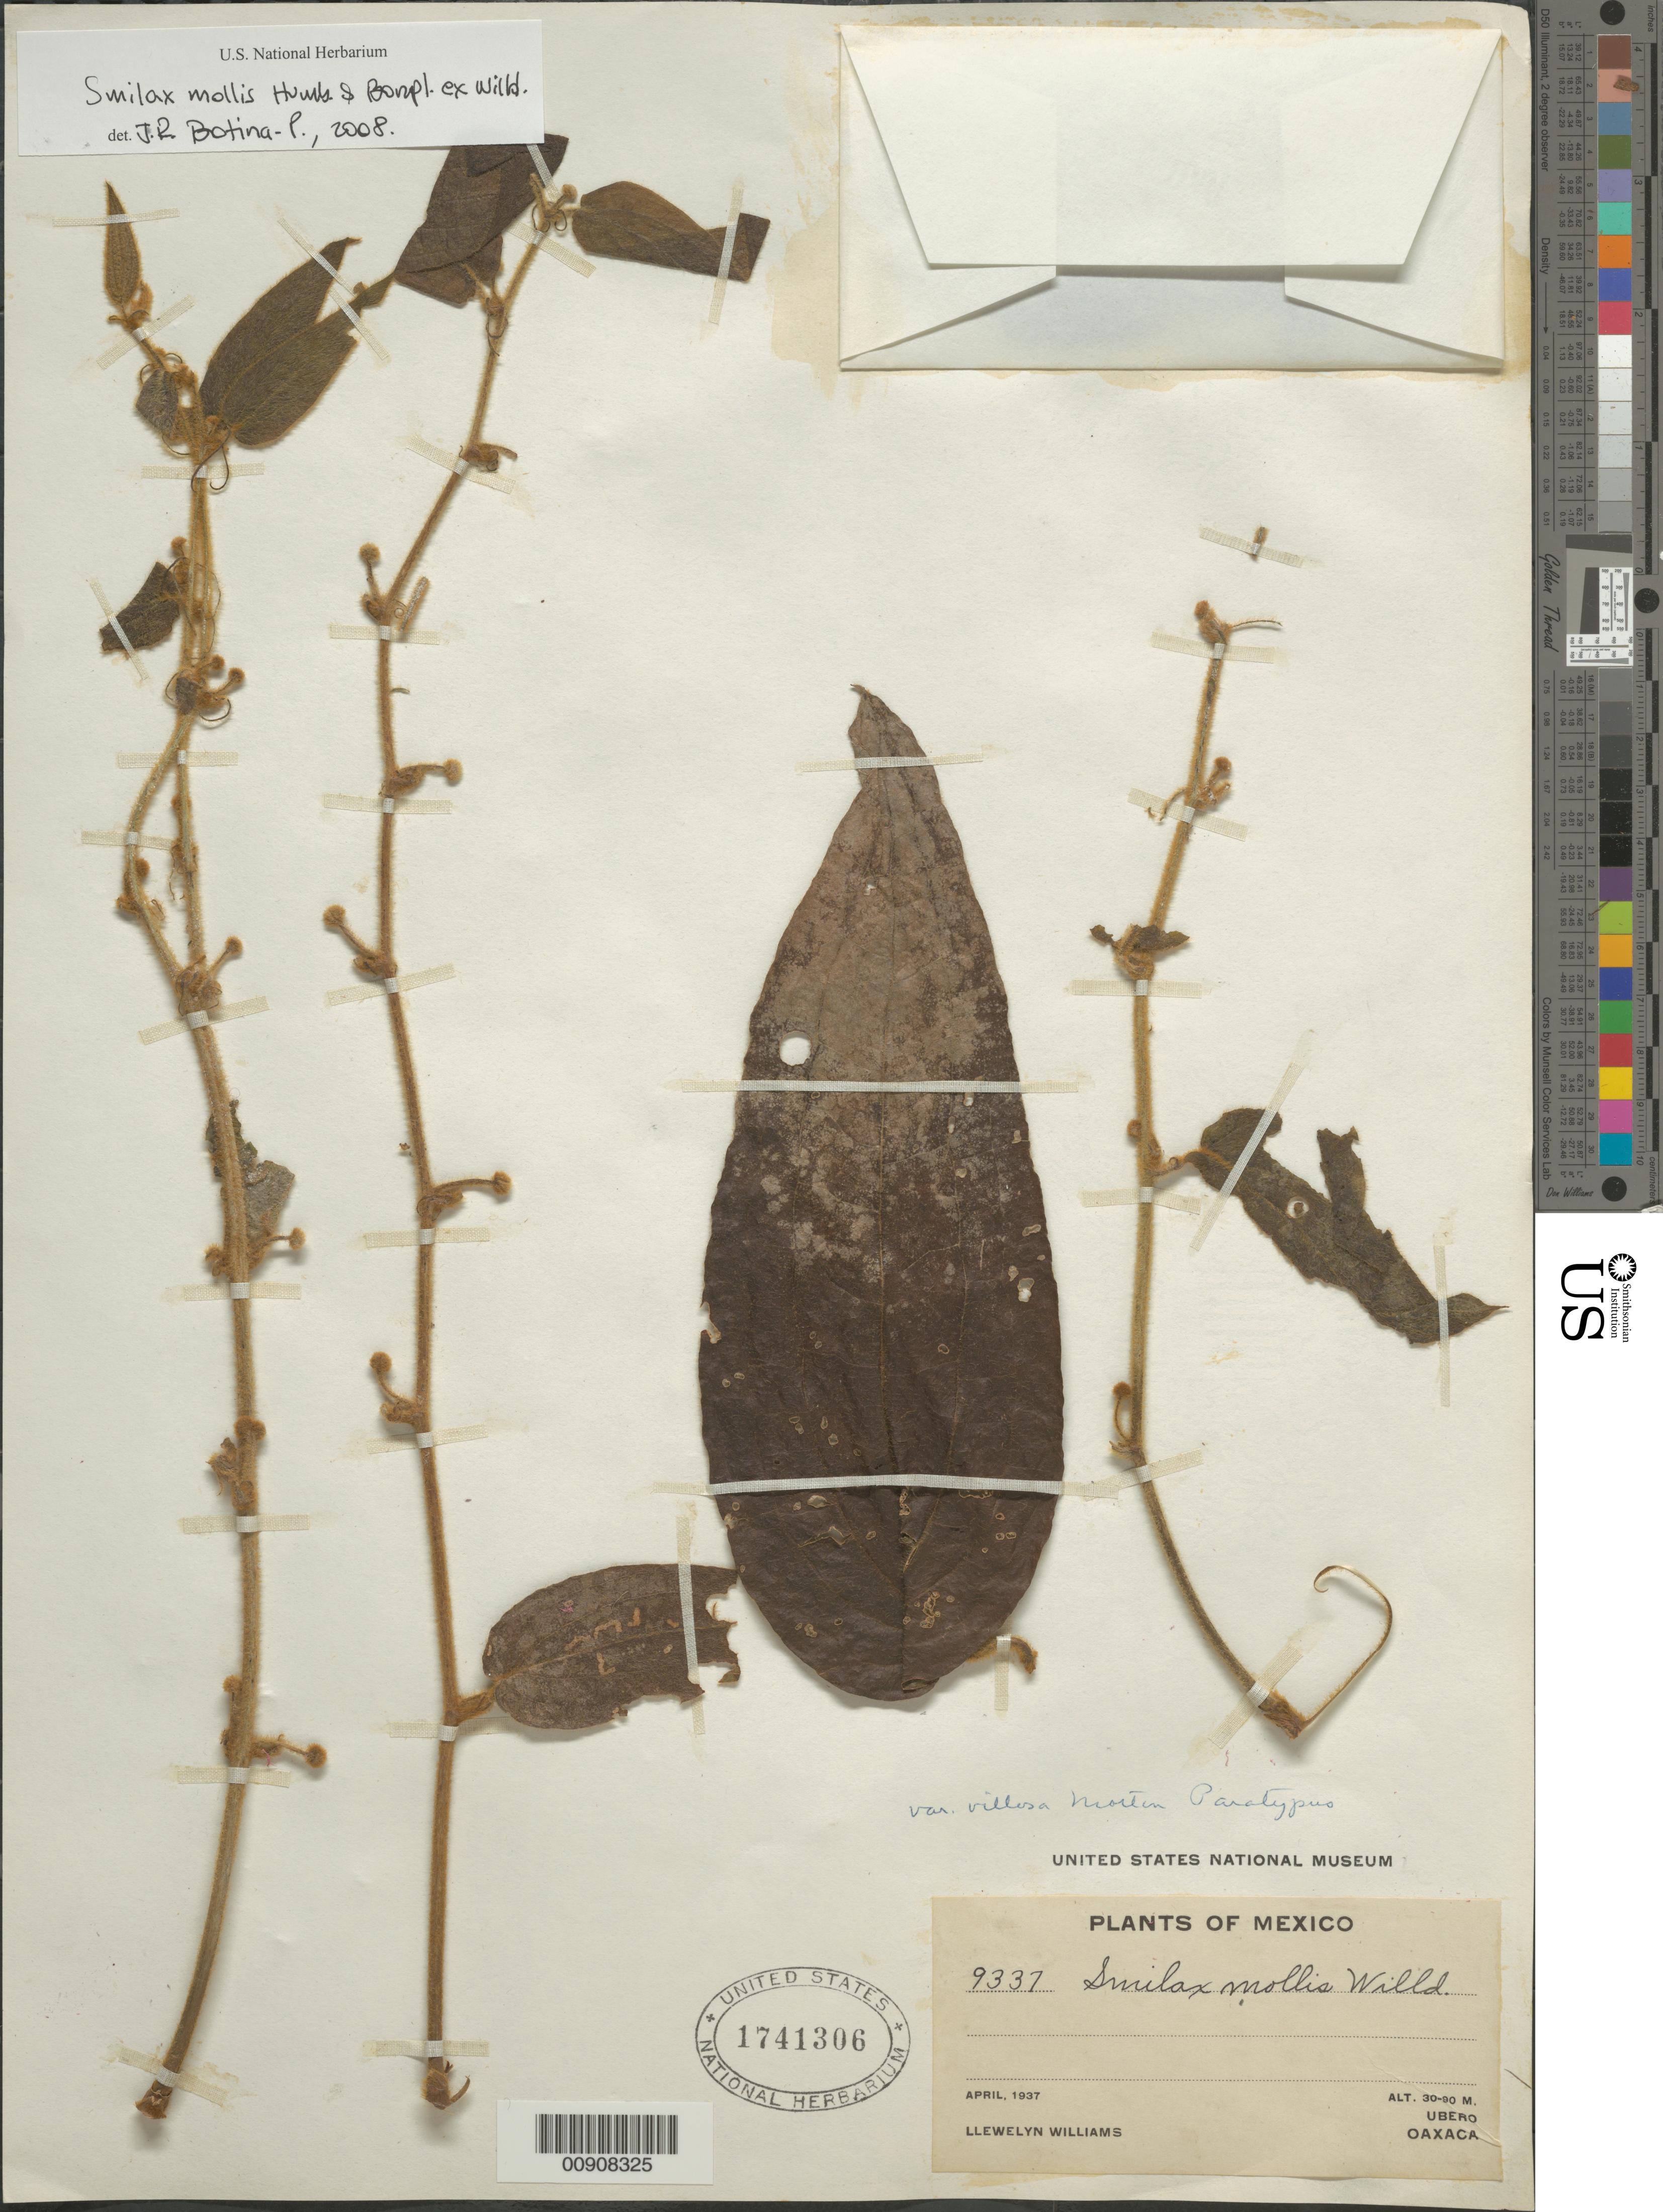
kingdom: Plantae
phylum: Tracheophyta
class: Liliopsida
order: Liliales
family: Smilacaceae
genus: Smilax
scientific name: Smilax mollis var. acuminata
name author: A. DC.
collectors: L. Williams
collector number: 9337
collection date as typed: Apr 1937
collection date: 1937-04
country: Mexico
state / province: Oaxaca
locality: Ubero, Oaxaca.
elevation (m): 90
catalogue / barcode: US 1741306